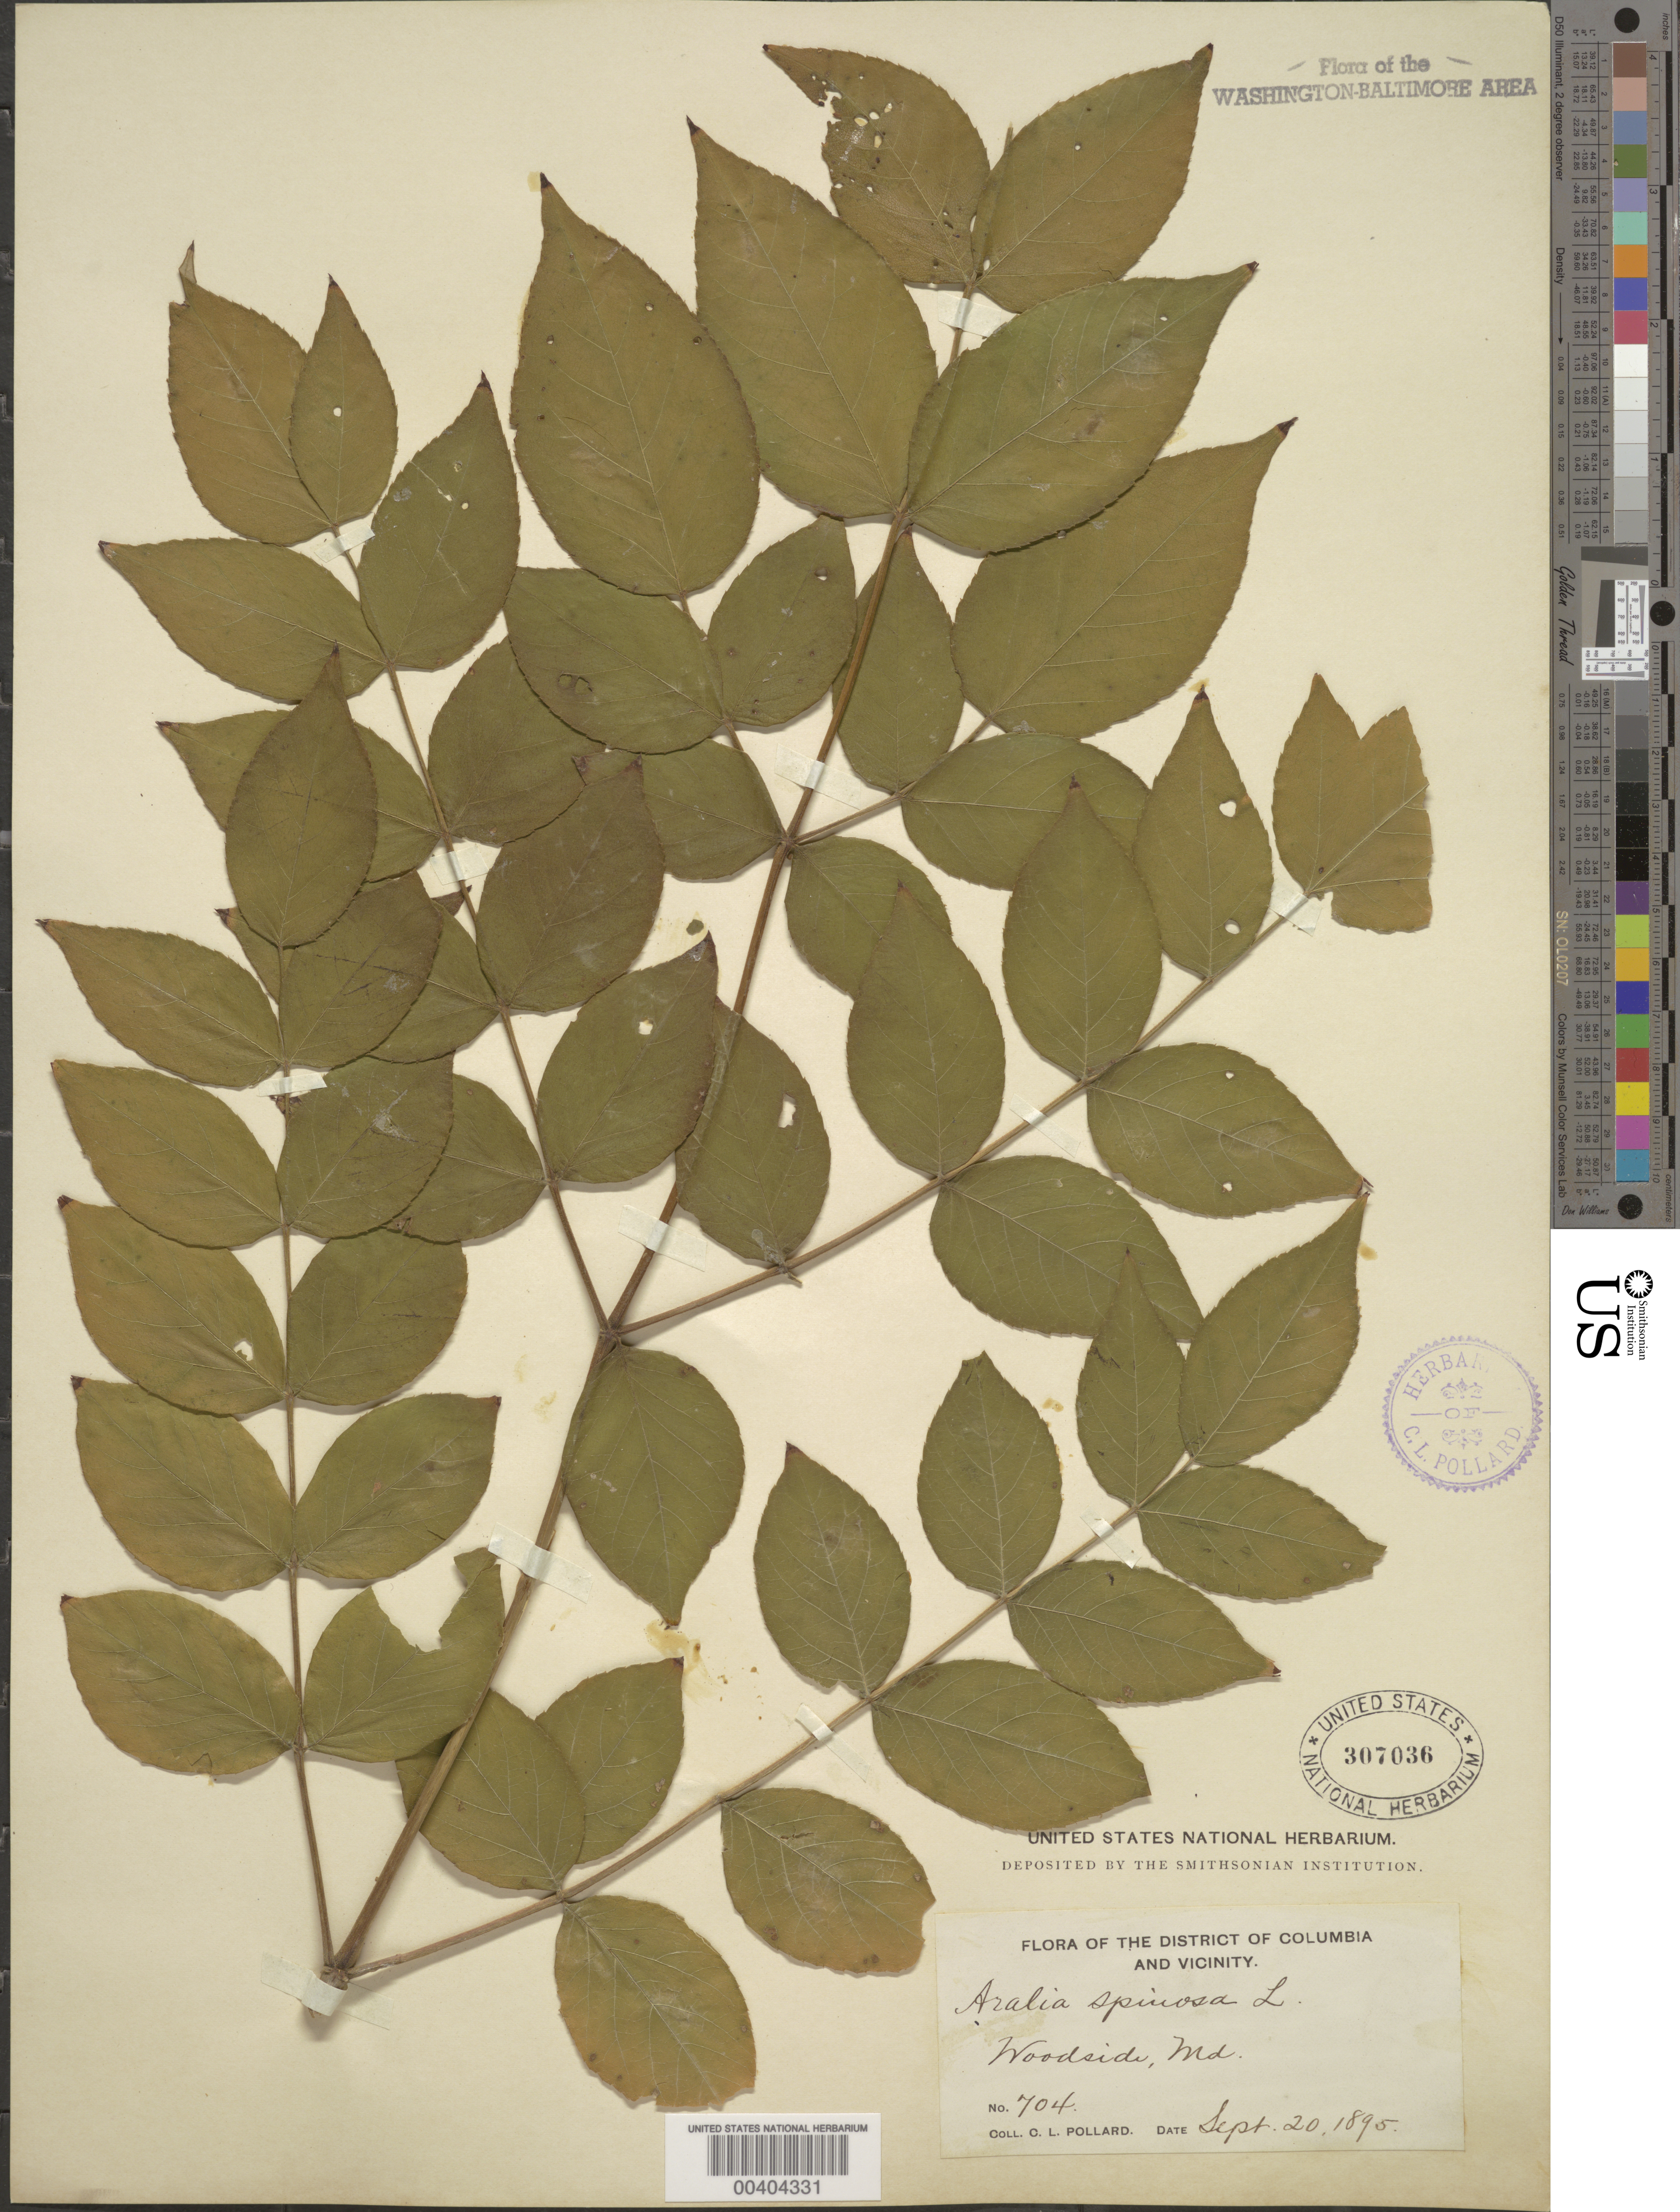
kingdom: Plantae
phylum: Tracheophyta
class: Magnoliopsida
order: Apiales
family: Araliaceae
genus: Aralia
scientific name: Aralia spinosa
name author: L.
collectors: C. L. Pollard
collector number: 704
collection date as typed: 20 Sep 1895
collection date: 1895-09-20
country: United States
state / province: Maryland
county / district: Montgomery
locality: Woodside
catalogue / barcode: US 307036